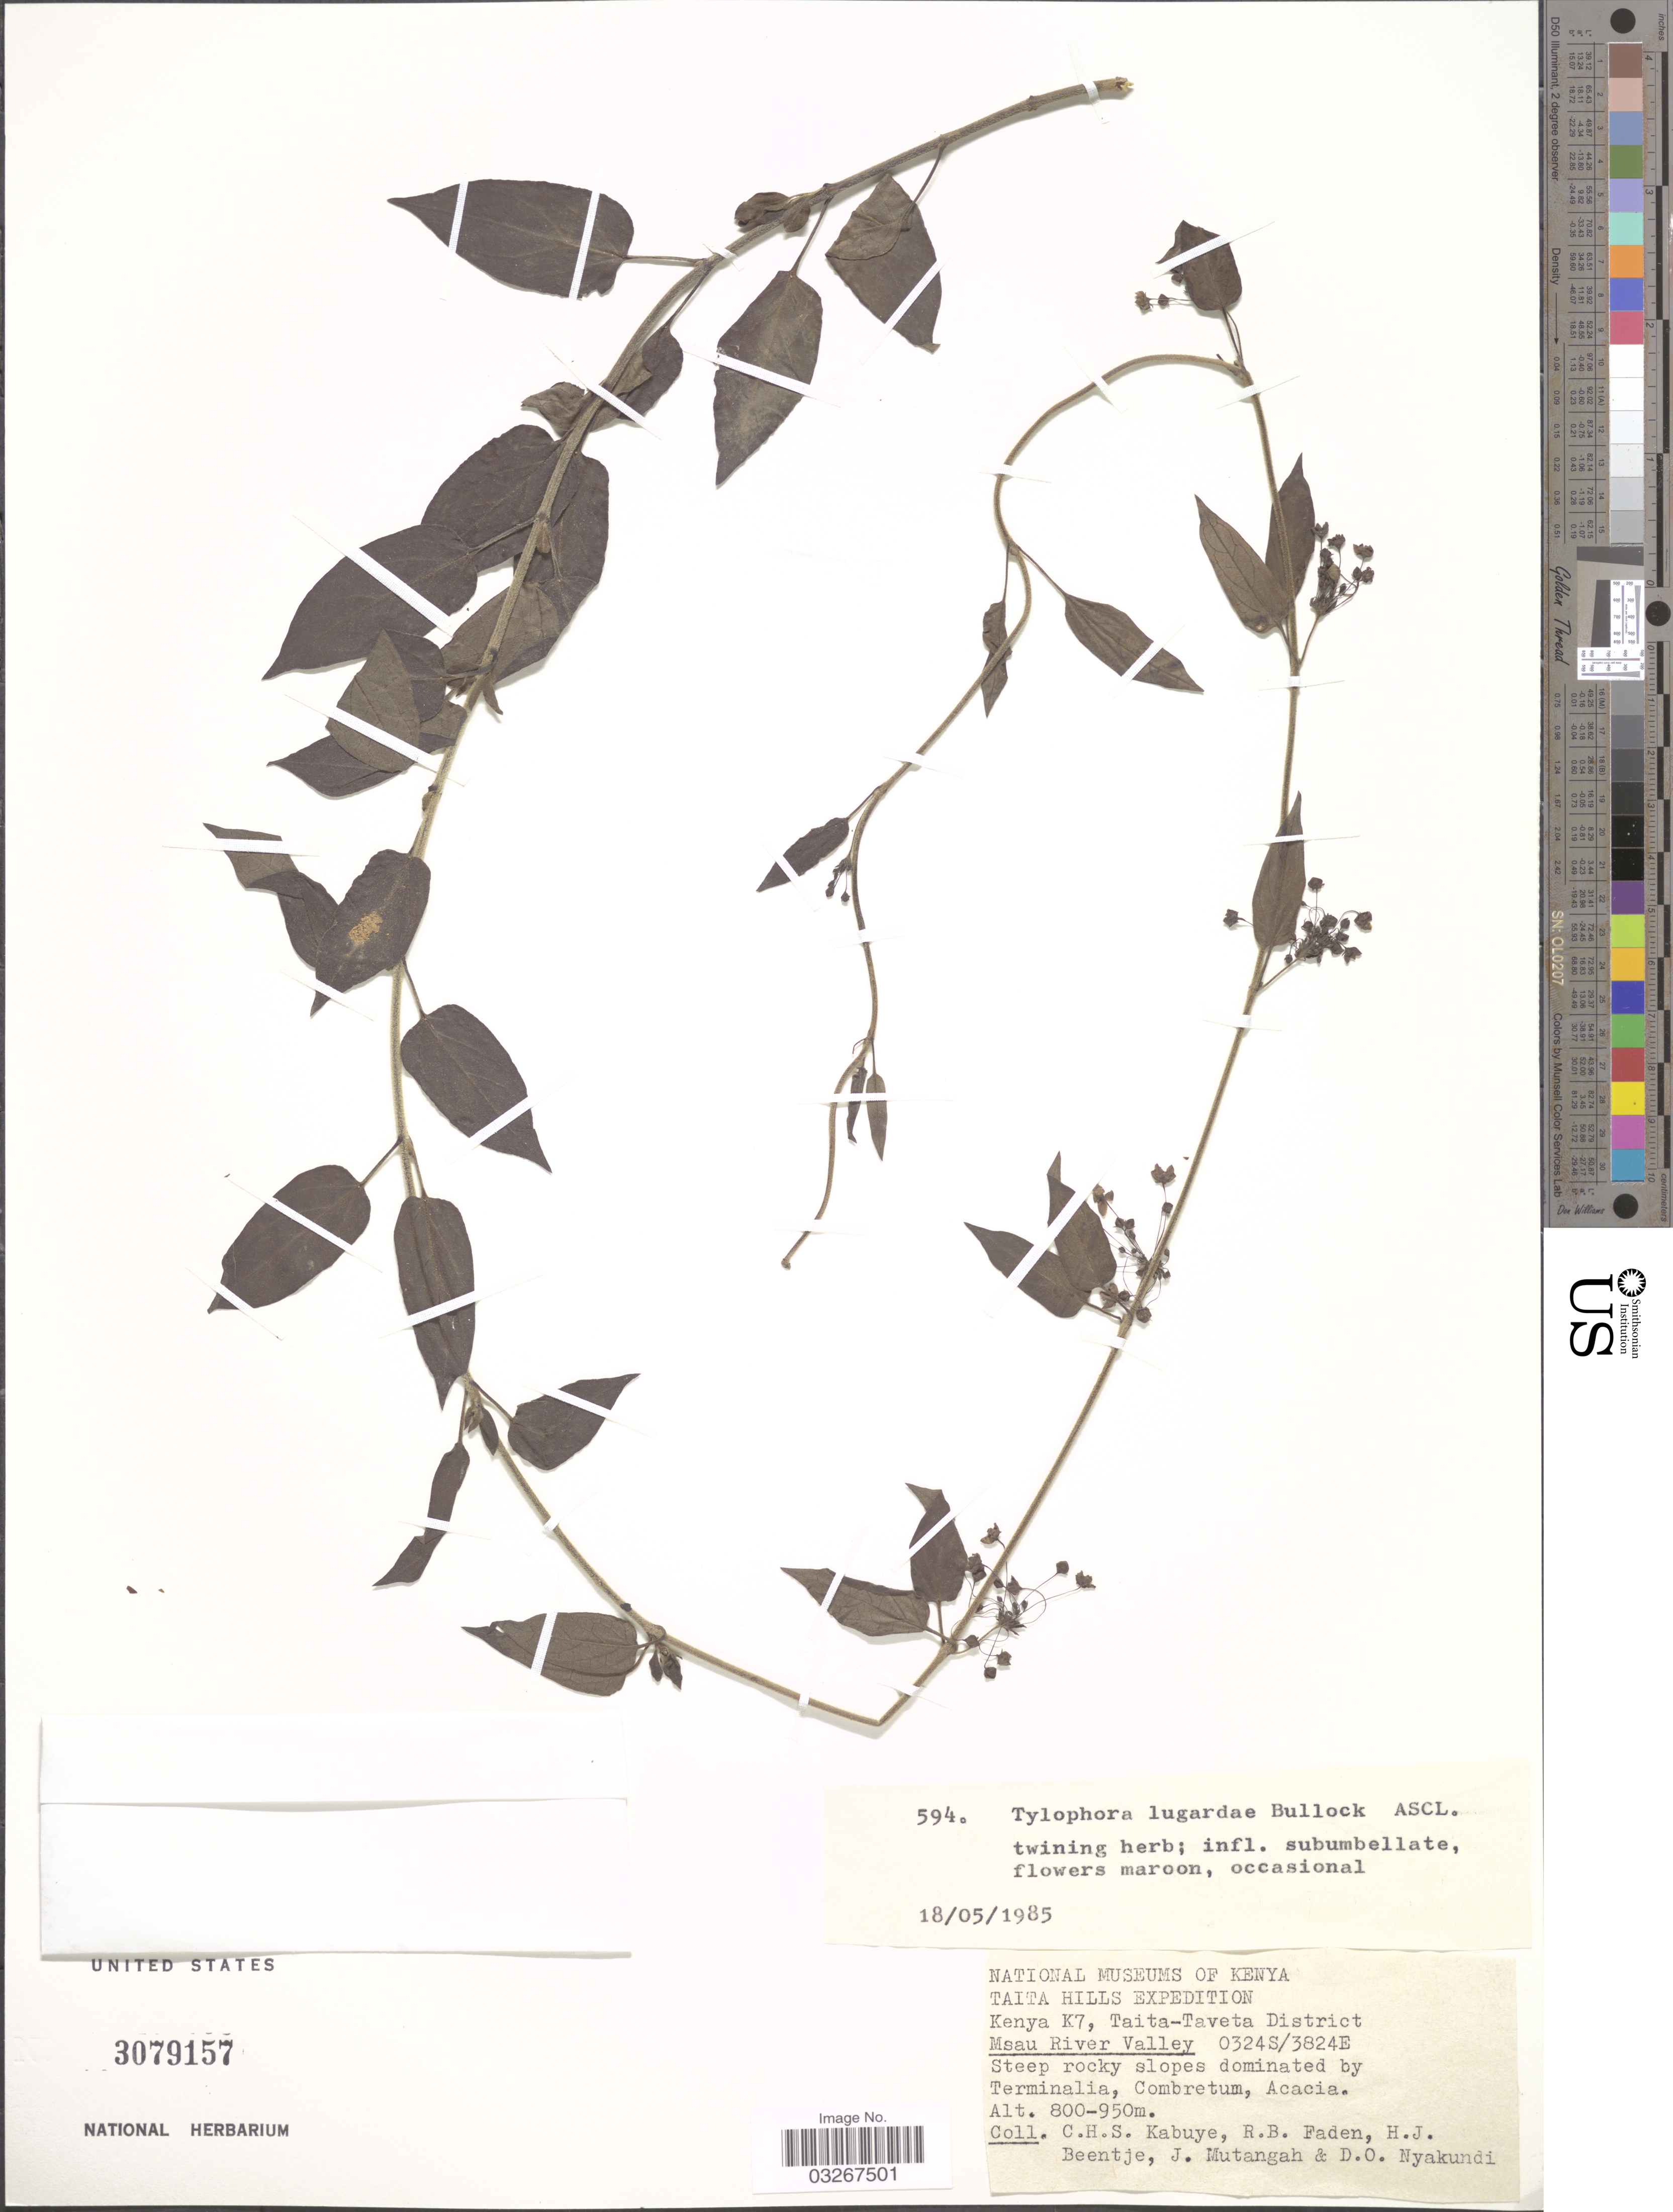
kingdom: Plantae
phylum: Tracheophyta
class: Magnoliopsida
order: Gentianales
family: Apocynaceae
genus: Tylophora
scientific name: Tylophora sylvatica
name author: Decne.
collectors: C. Kabuye, R. B. Faden, H. J. Beentje, J. Mutangah & D. Nyakundi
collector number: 594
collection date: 1985-05-18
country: Kenya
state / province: Taita Taveta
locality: Taita Hills, K7, Taita-Taveta District, Msau River Valley.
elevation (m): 800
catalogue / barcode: US 3079157